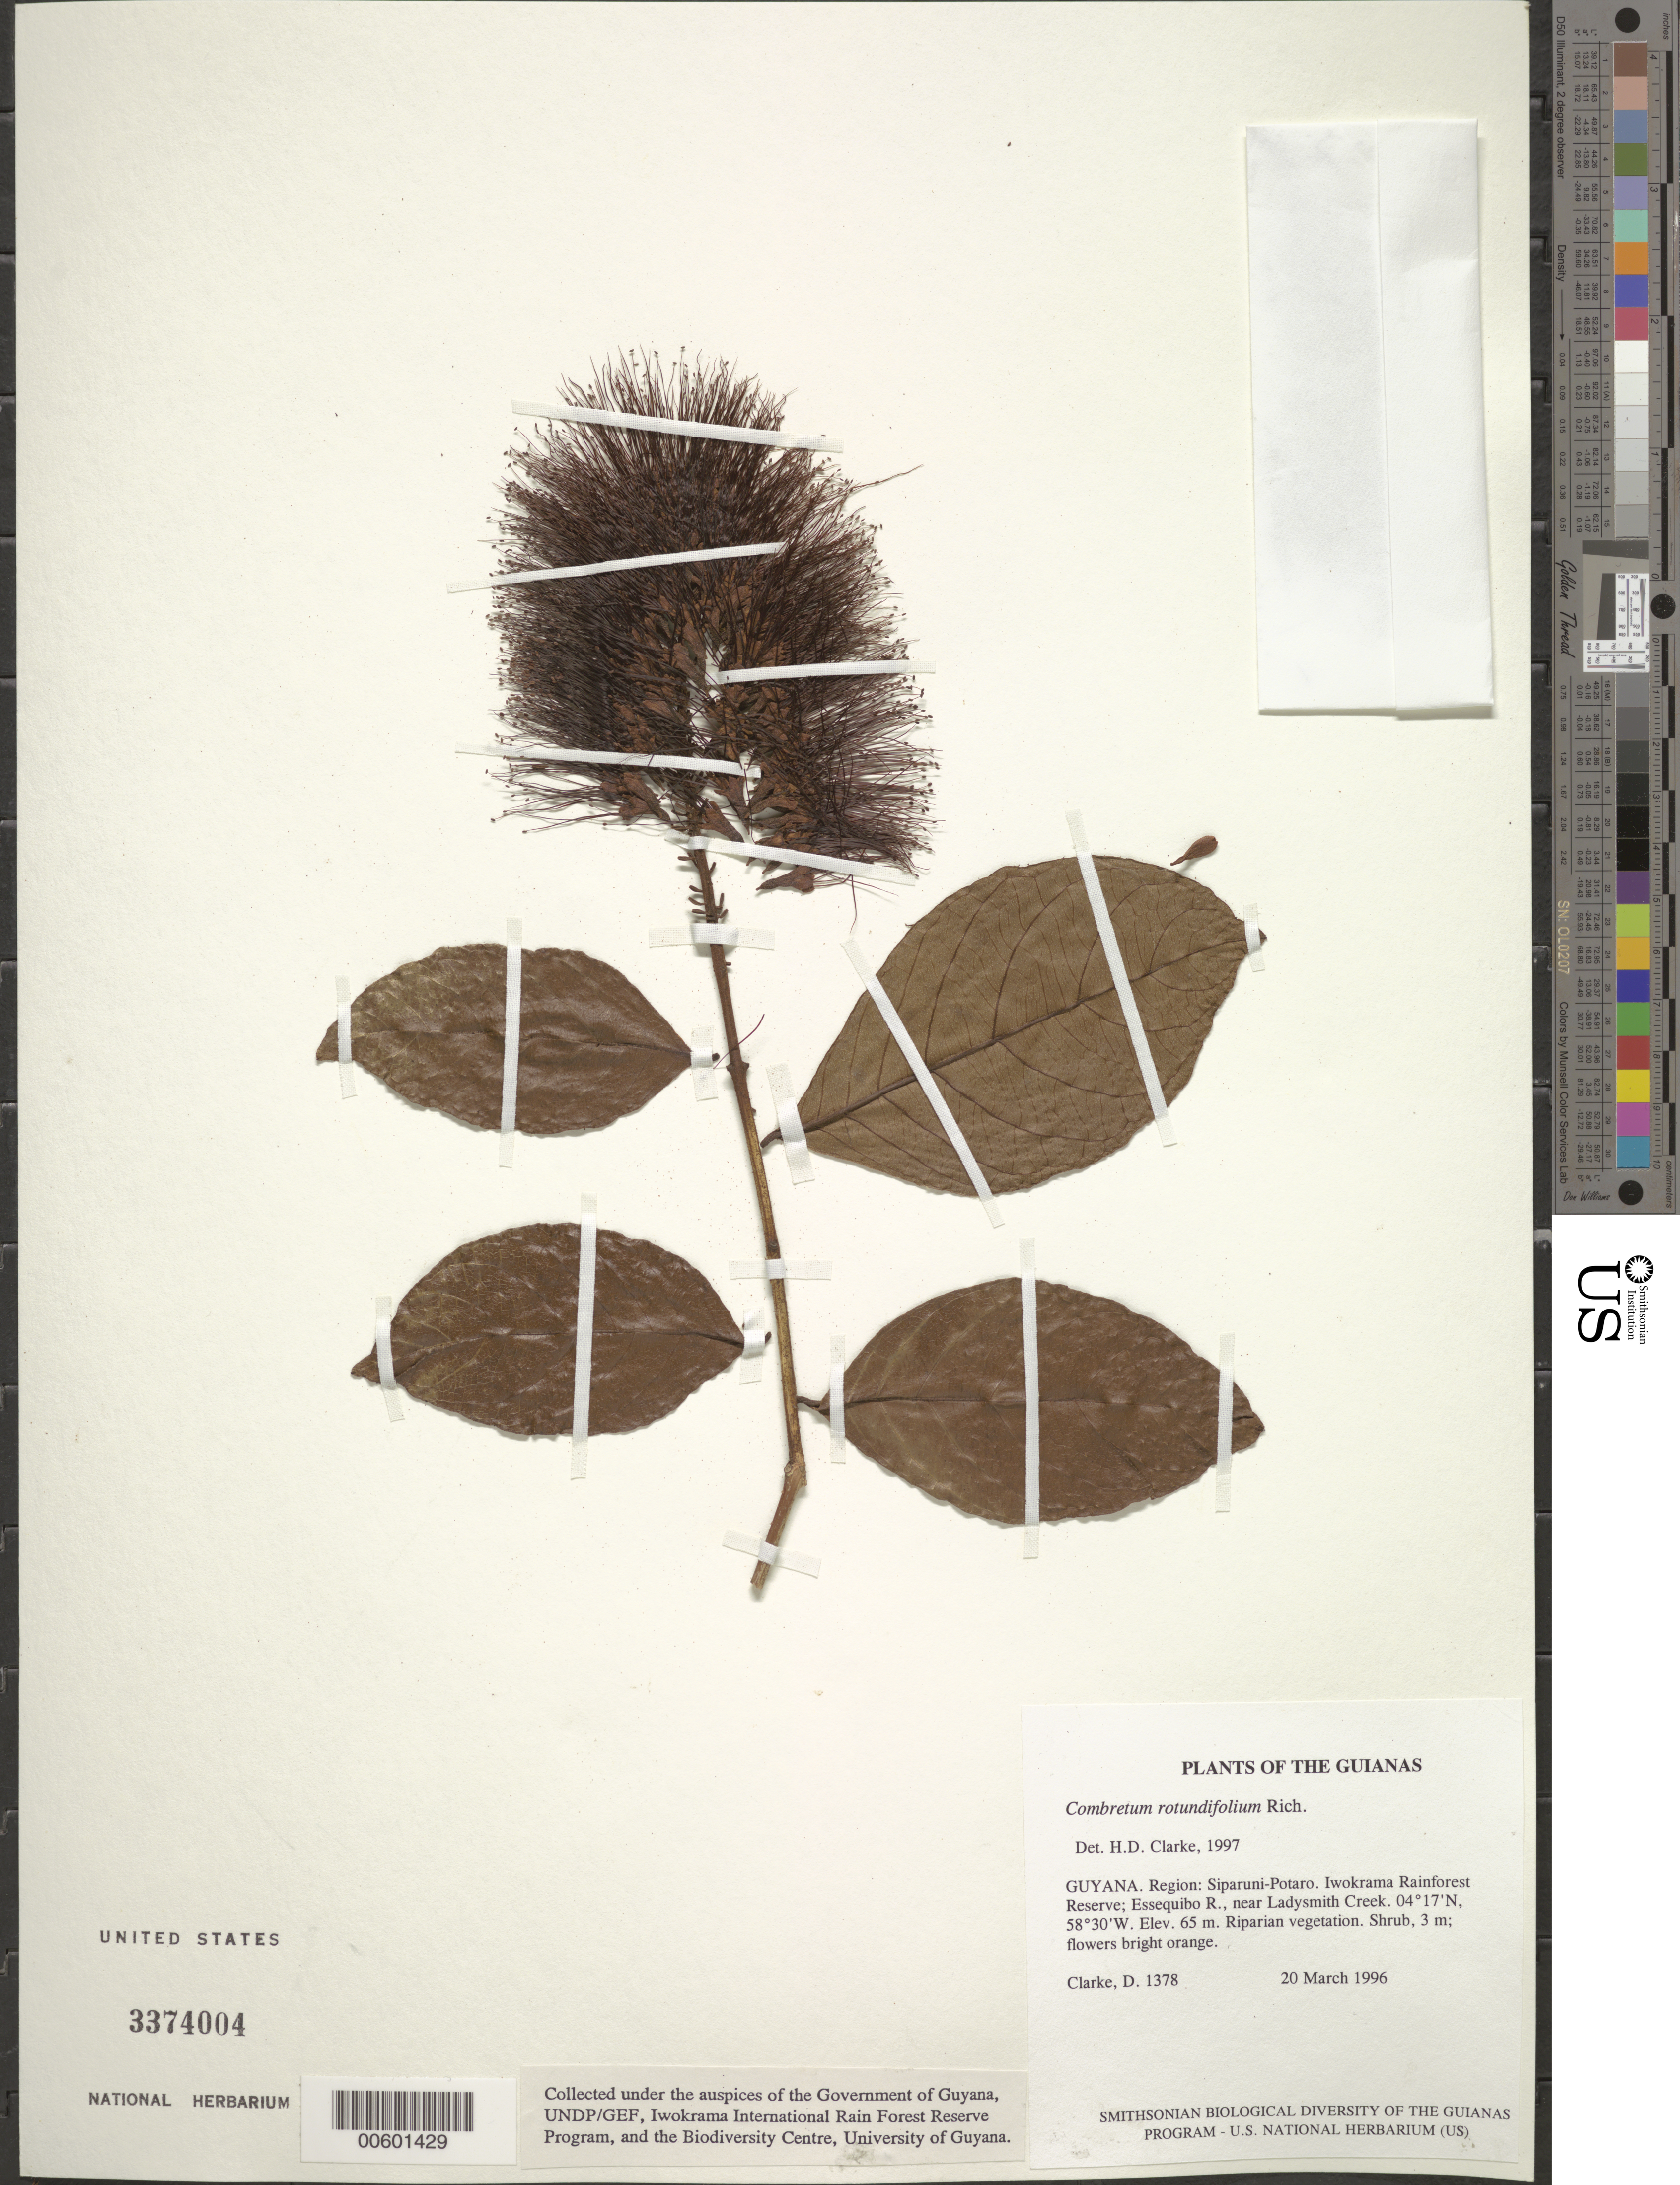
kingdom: Plantae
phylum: Tracheophyta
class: Magnoliopsida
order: Myrtales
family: Combretaceae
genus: Combretum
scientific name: Combretum rotundifolium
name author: Rich.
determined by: Stace, C. A.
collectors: H. D. Clarke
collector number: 1378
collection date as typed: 20 March 1996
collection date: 1996-03-20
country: Guyana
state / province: Potaro-Siparuni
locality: Iwokrama Rainforest Reserve; Essequibo R., near Ladysmith Creek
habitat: Riparian vegetation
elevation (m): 65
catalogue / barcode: US 3374004